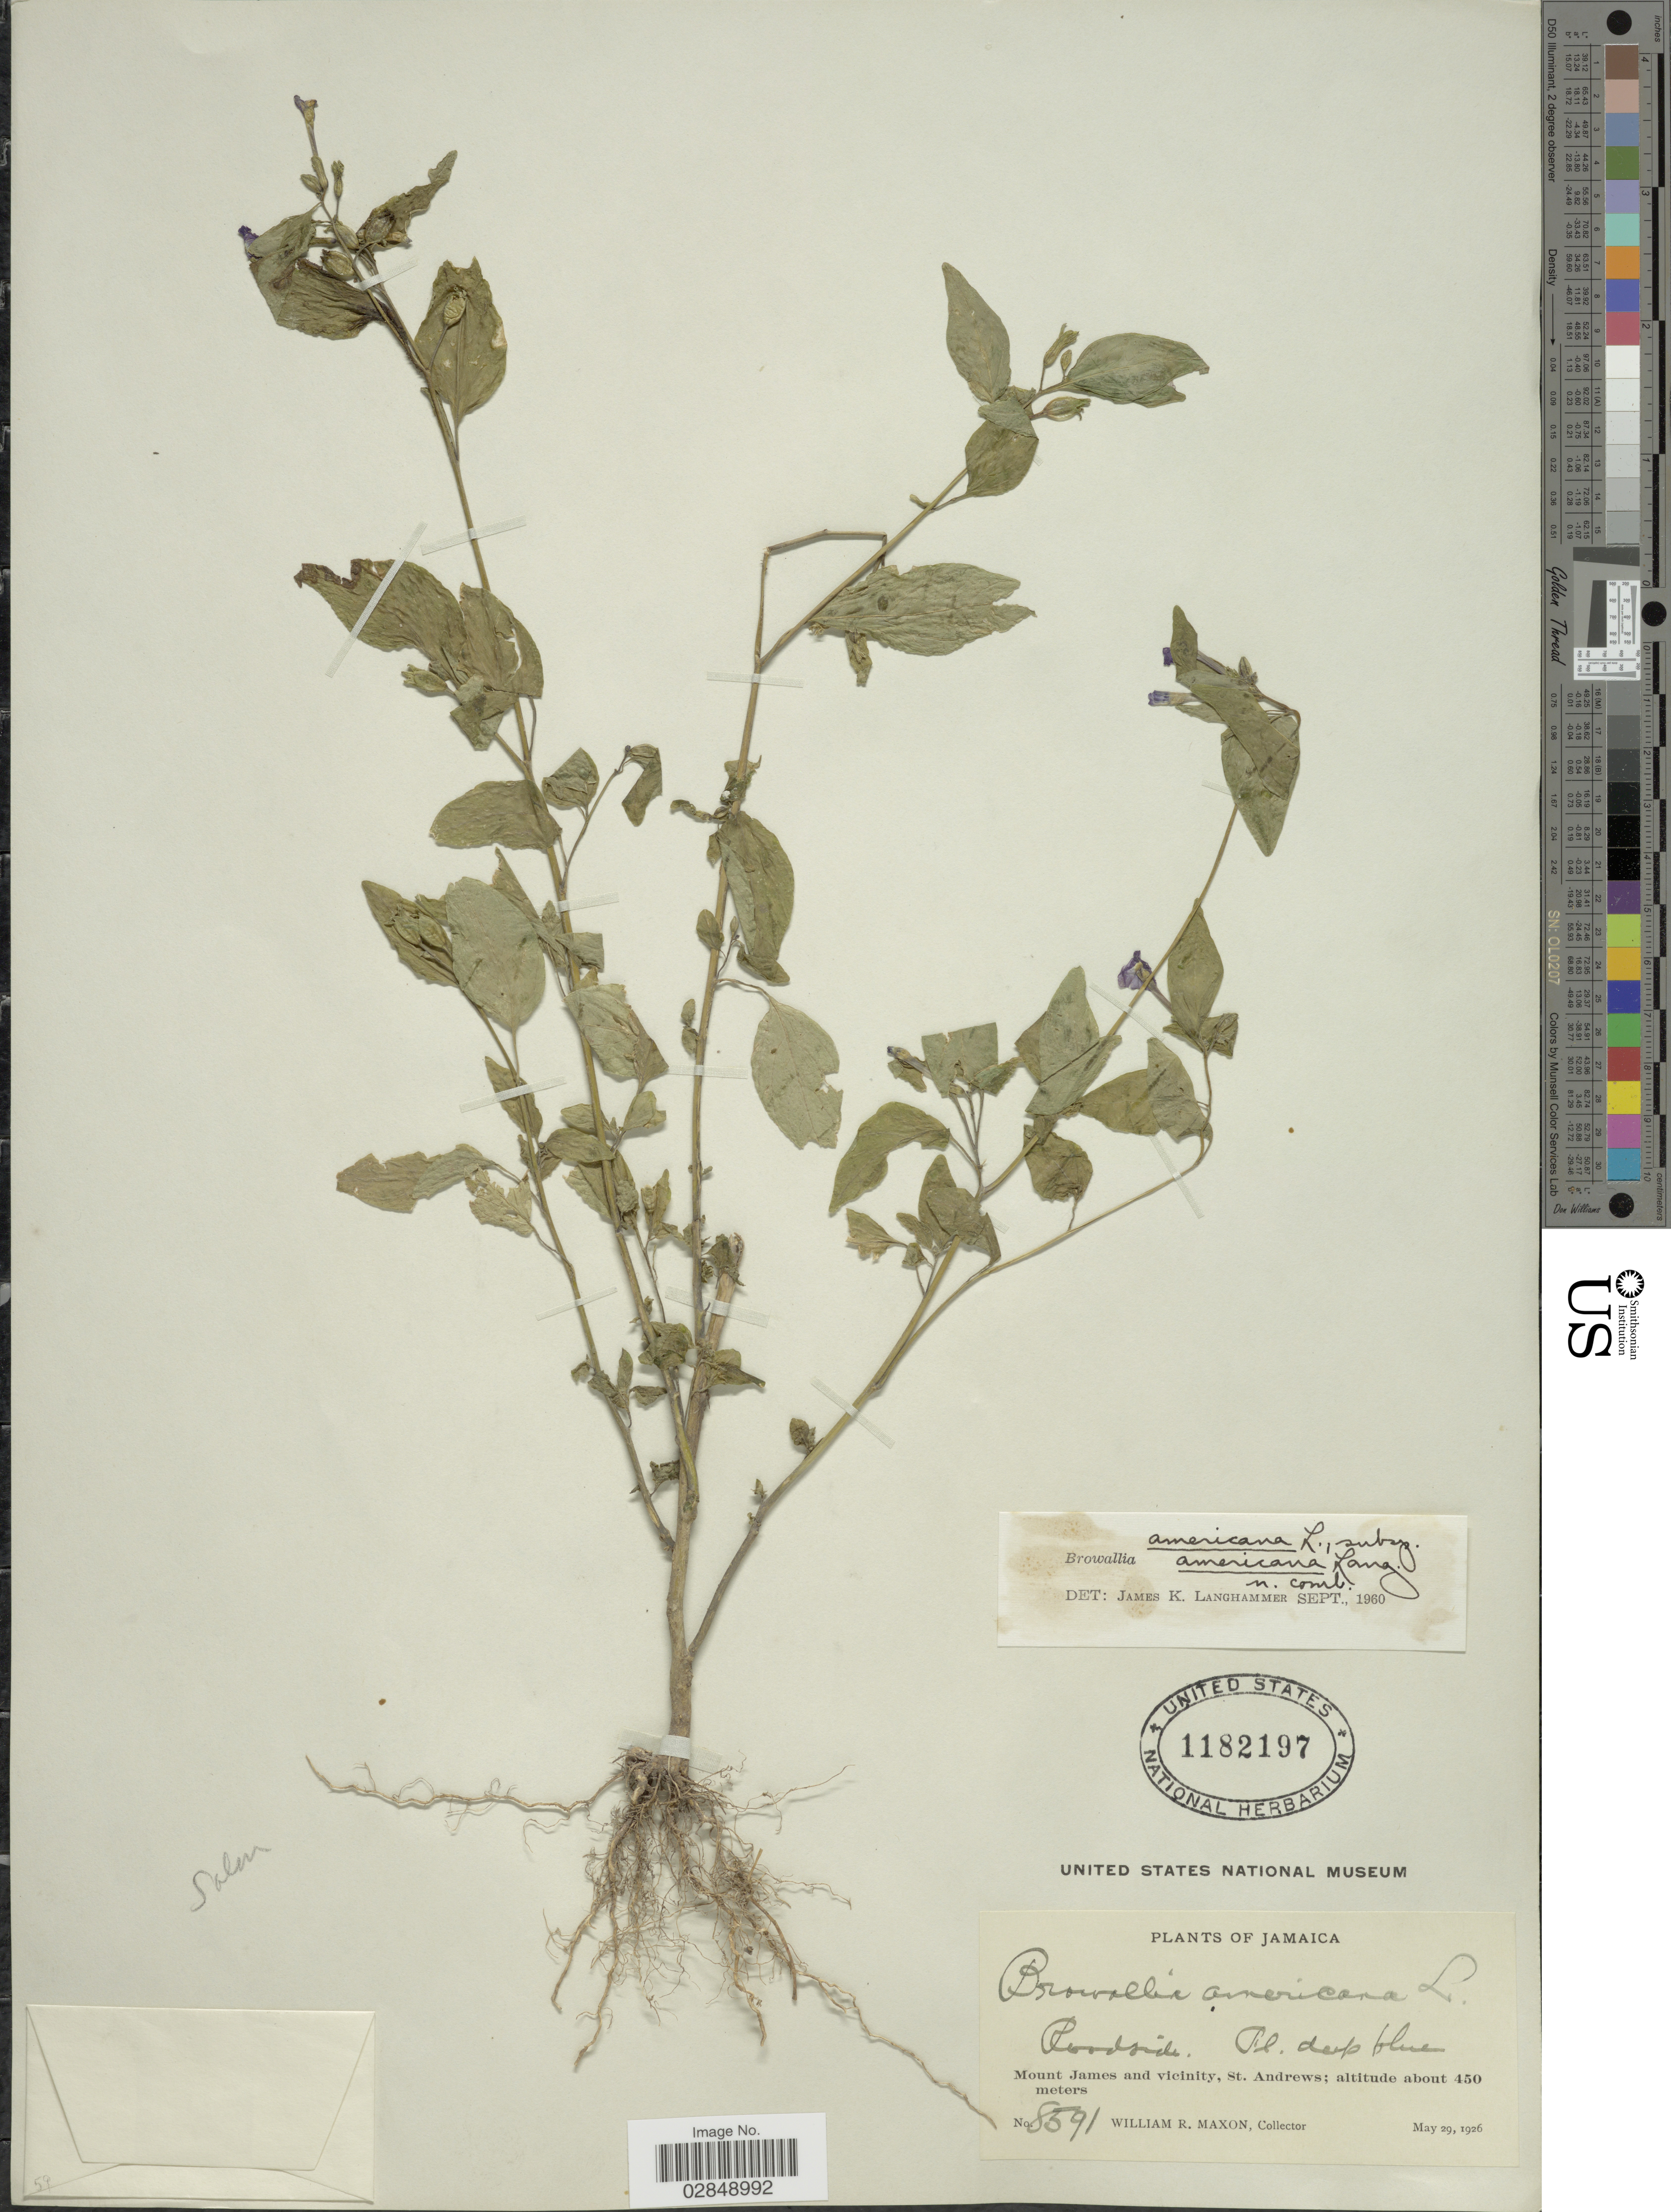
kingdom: Plantae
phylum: Tracheophyta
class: Magnoliopsida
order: Solanales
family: Solanaceae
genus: Browallia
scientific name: Browallia americana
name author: L.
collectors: W. R. Maxon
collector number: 8591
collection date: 1926-05-29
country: Jamaica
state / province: Saint Andrew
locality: Mount James and vicinity, St. Andrews.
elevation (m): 450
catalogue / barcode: US 1182197